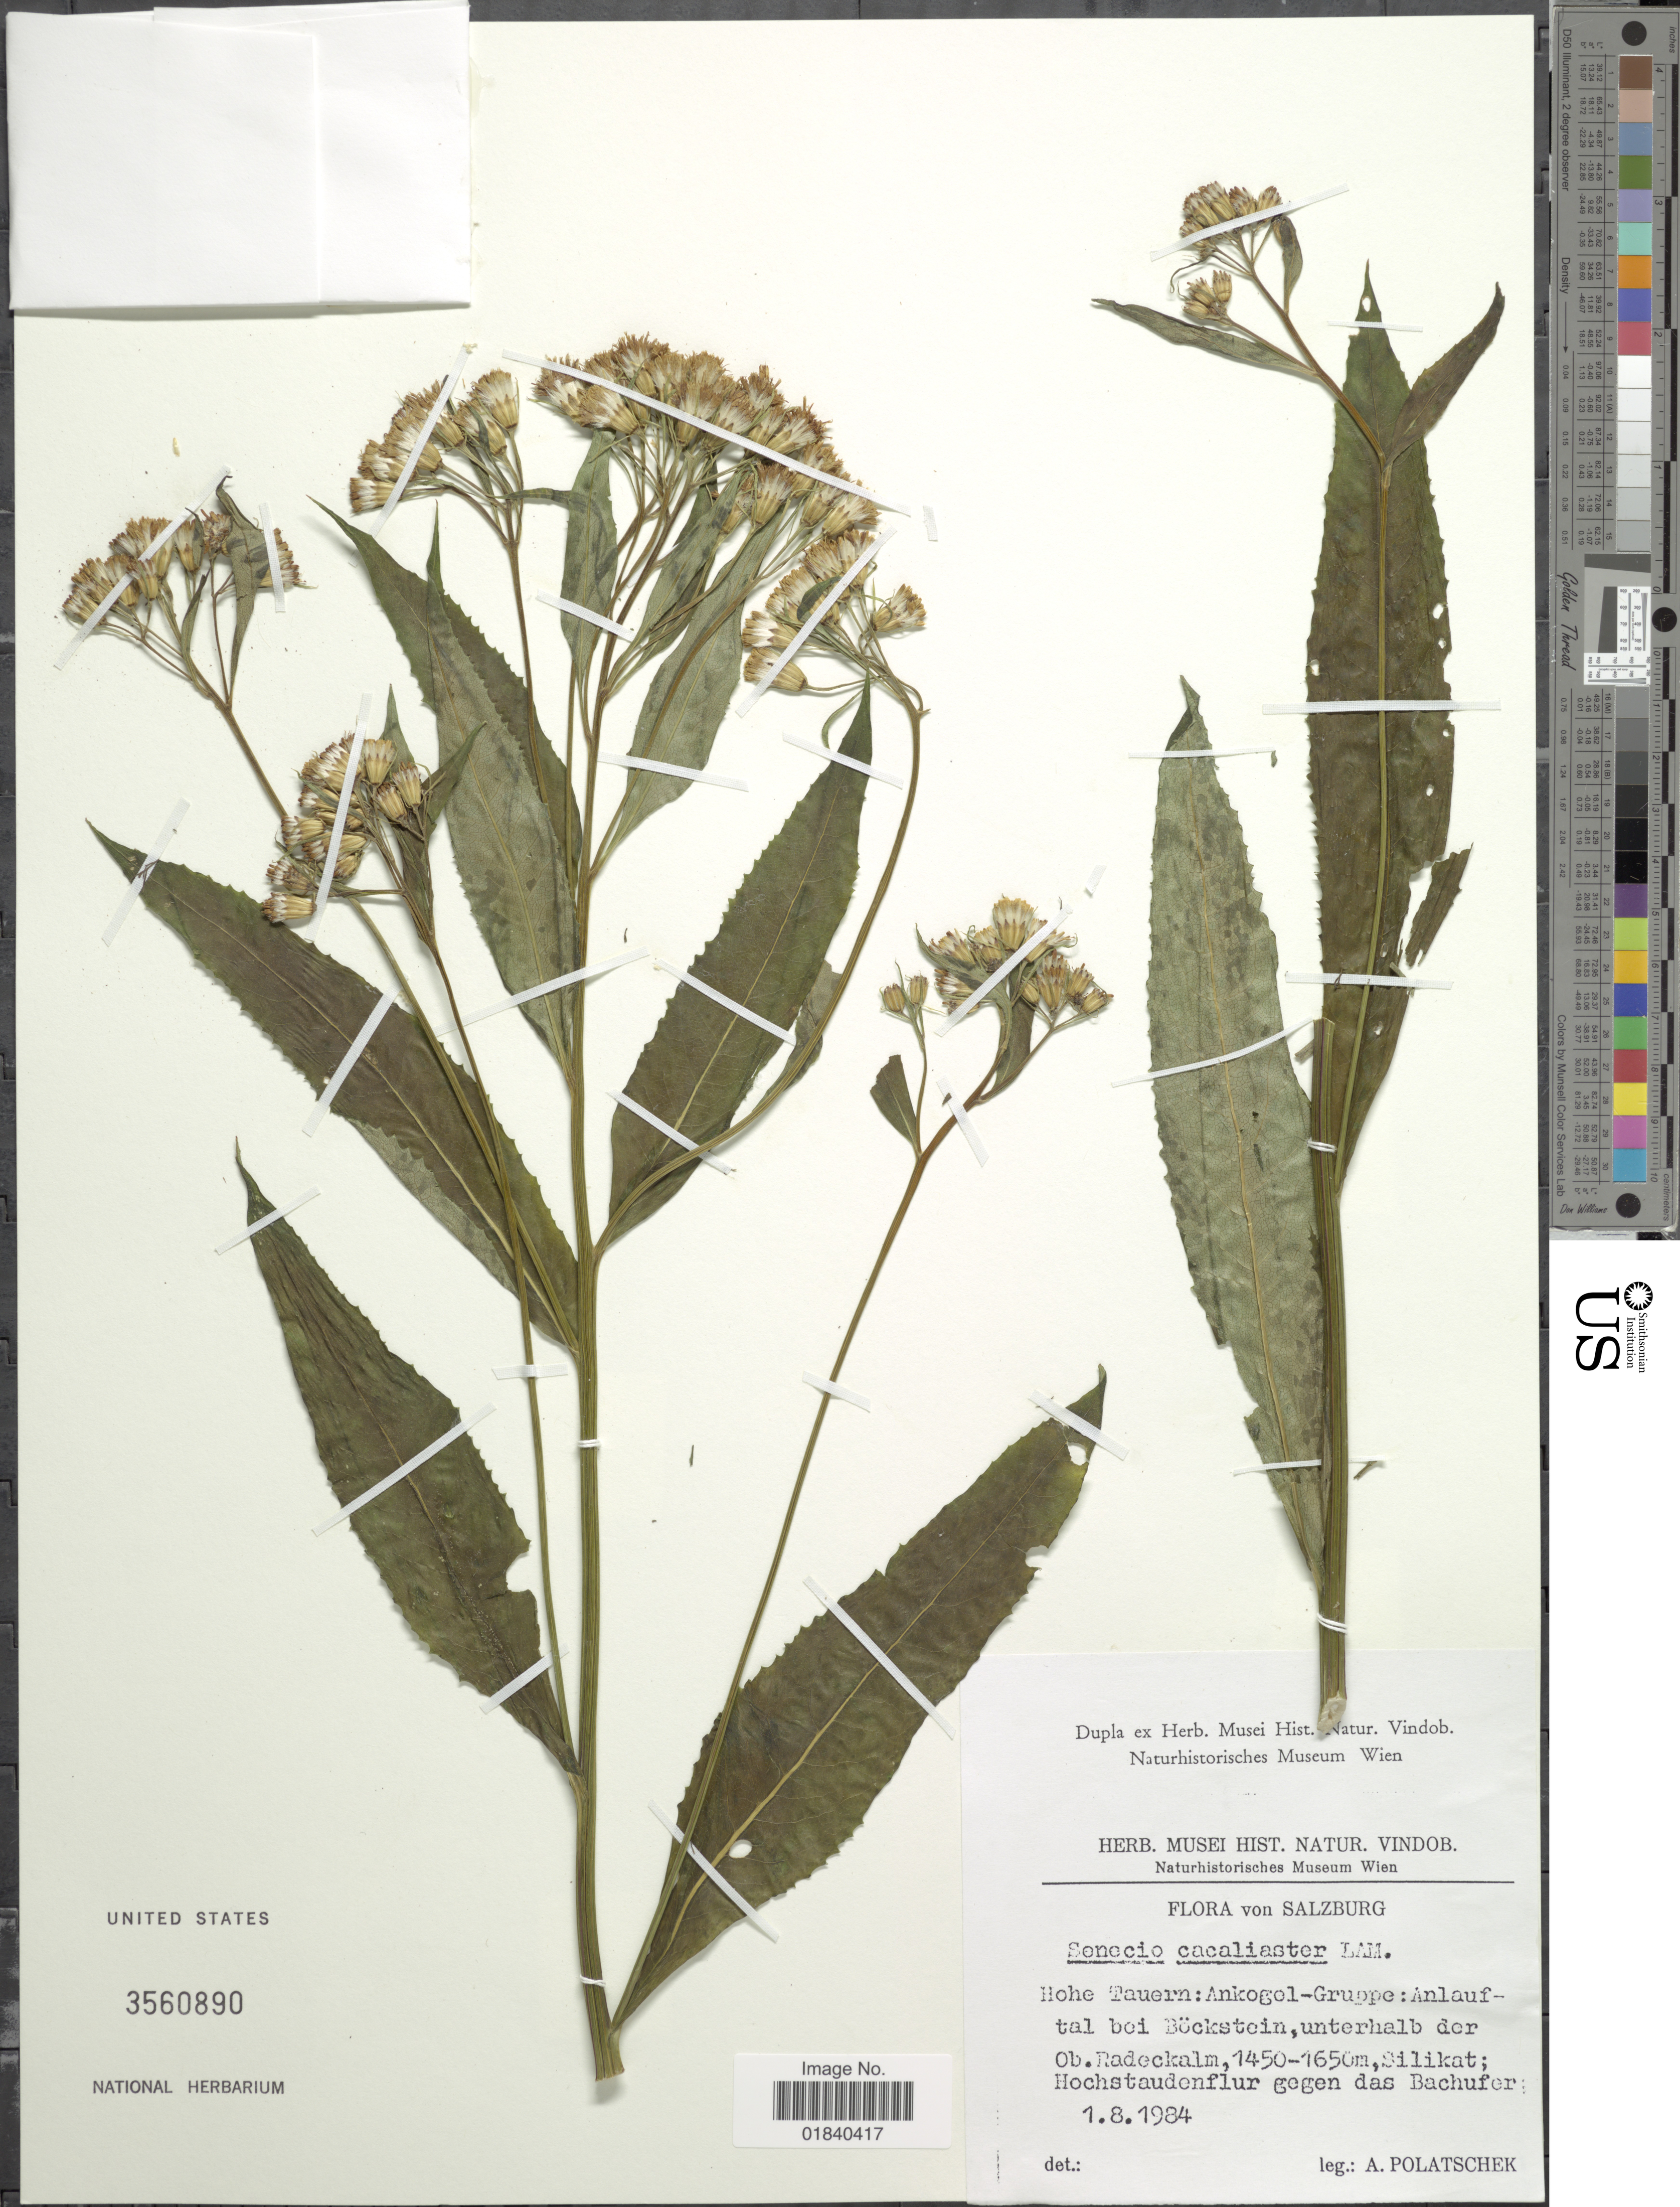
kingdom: Plantae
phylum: Tracheophyta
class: Magnoliopsida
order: Asterales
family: Asteraceae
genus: Senecio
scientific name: Senecio cacaliaster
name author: Lam.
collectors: A. Polatschek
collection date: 1984-08-01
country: Austria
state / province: Salzburg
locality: Salzburg. Hohe Tauern: Ankogel-Gruppe: Anlauftal bei Bockstein, unterhalb der Ob. Radeckalm, Silikat. Hochstaudenflur gegen das Bachufer. [interpreted]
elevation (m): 1450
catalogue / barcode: US 3560890